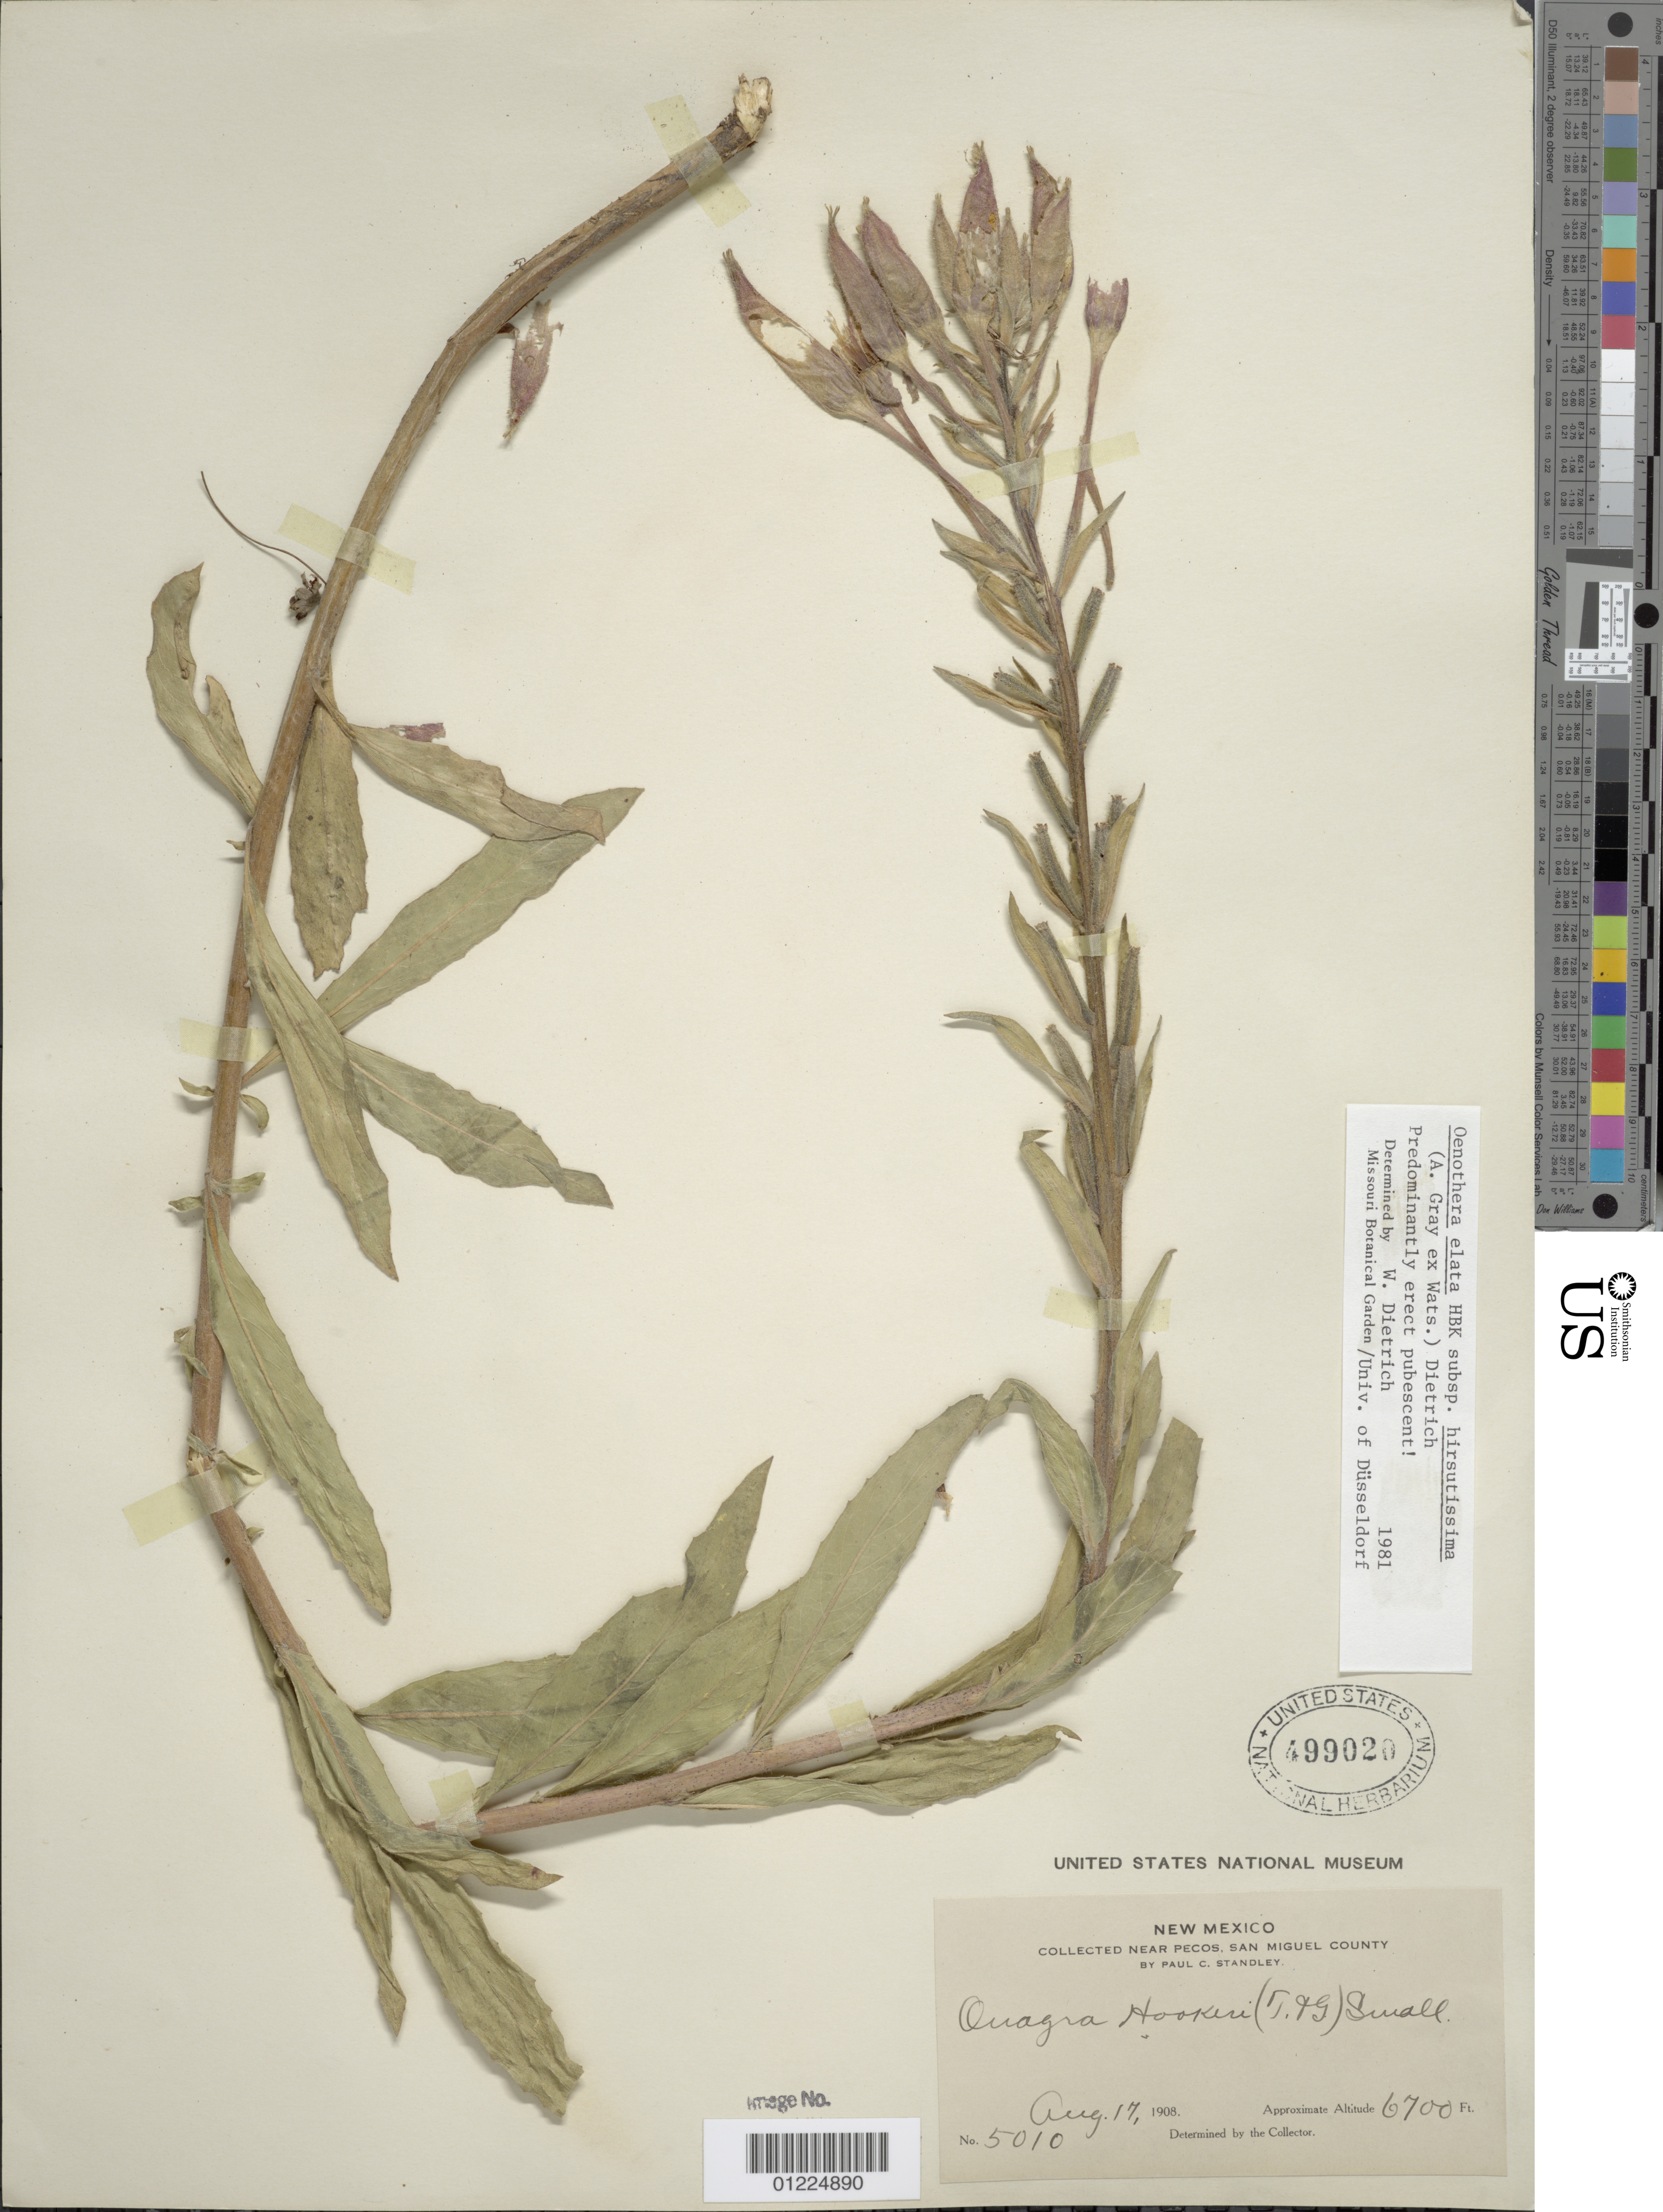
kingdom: Plantae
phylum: Tracheophyta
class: Magnoliopsida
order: Myrtales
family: Onagraceae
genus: Oenothera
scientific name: Oenothera elata subsp. hirsutissima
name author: (A. Gray ex S. Watson) W. Dietr.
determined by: Dietrich, W.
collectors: P. C. Standley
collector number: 5010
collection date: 1908-08-17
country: United States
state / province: New Mexico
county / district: San Miguel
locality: near Pecos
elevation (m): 2042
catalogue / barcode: US 499020